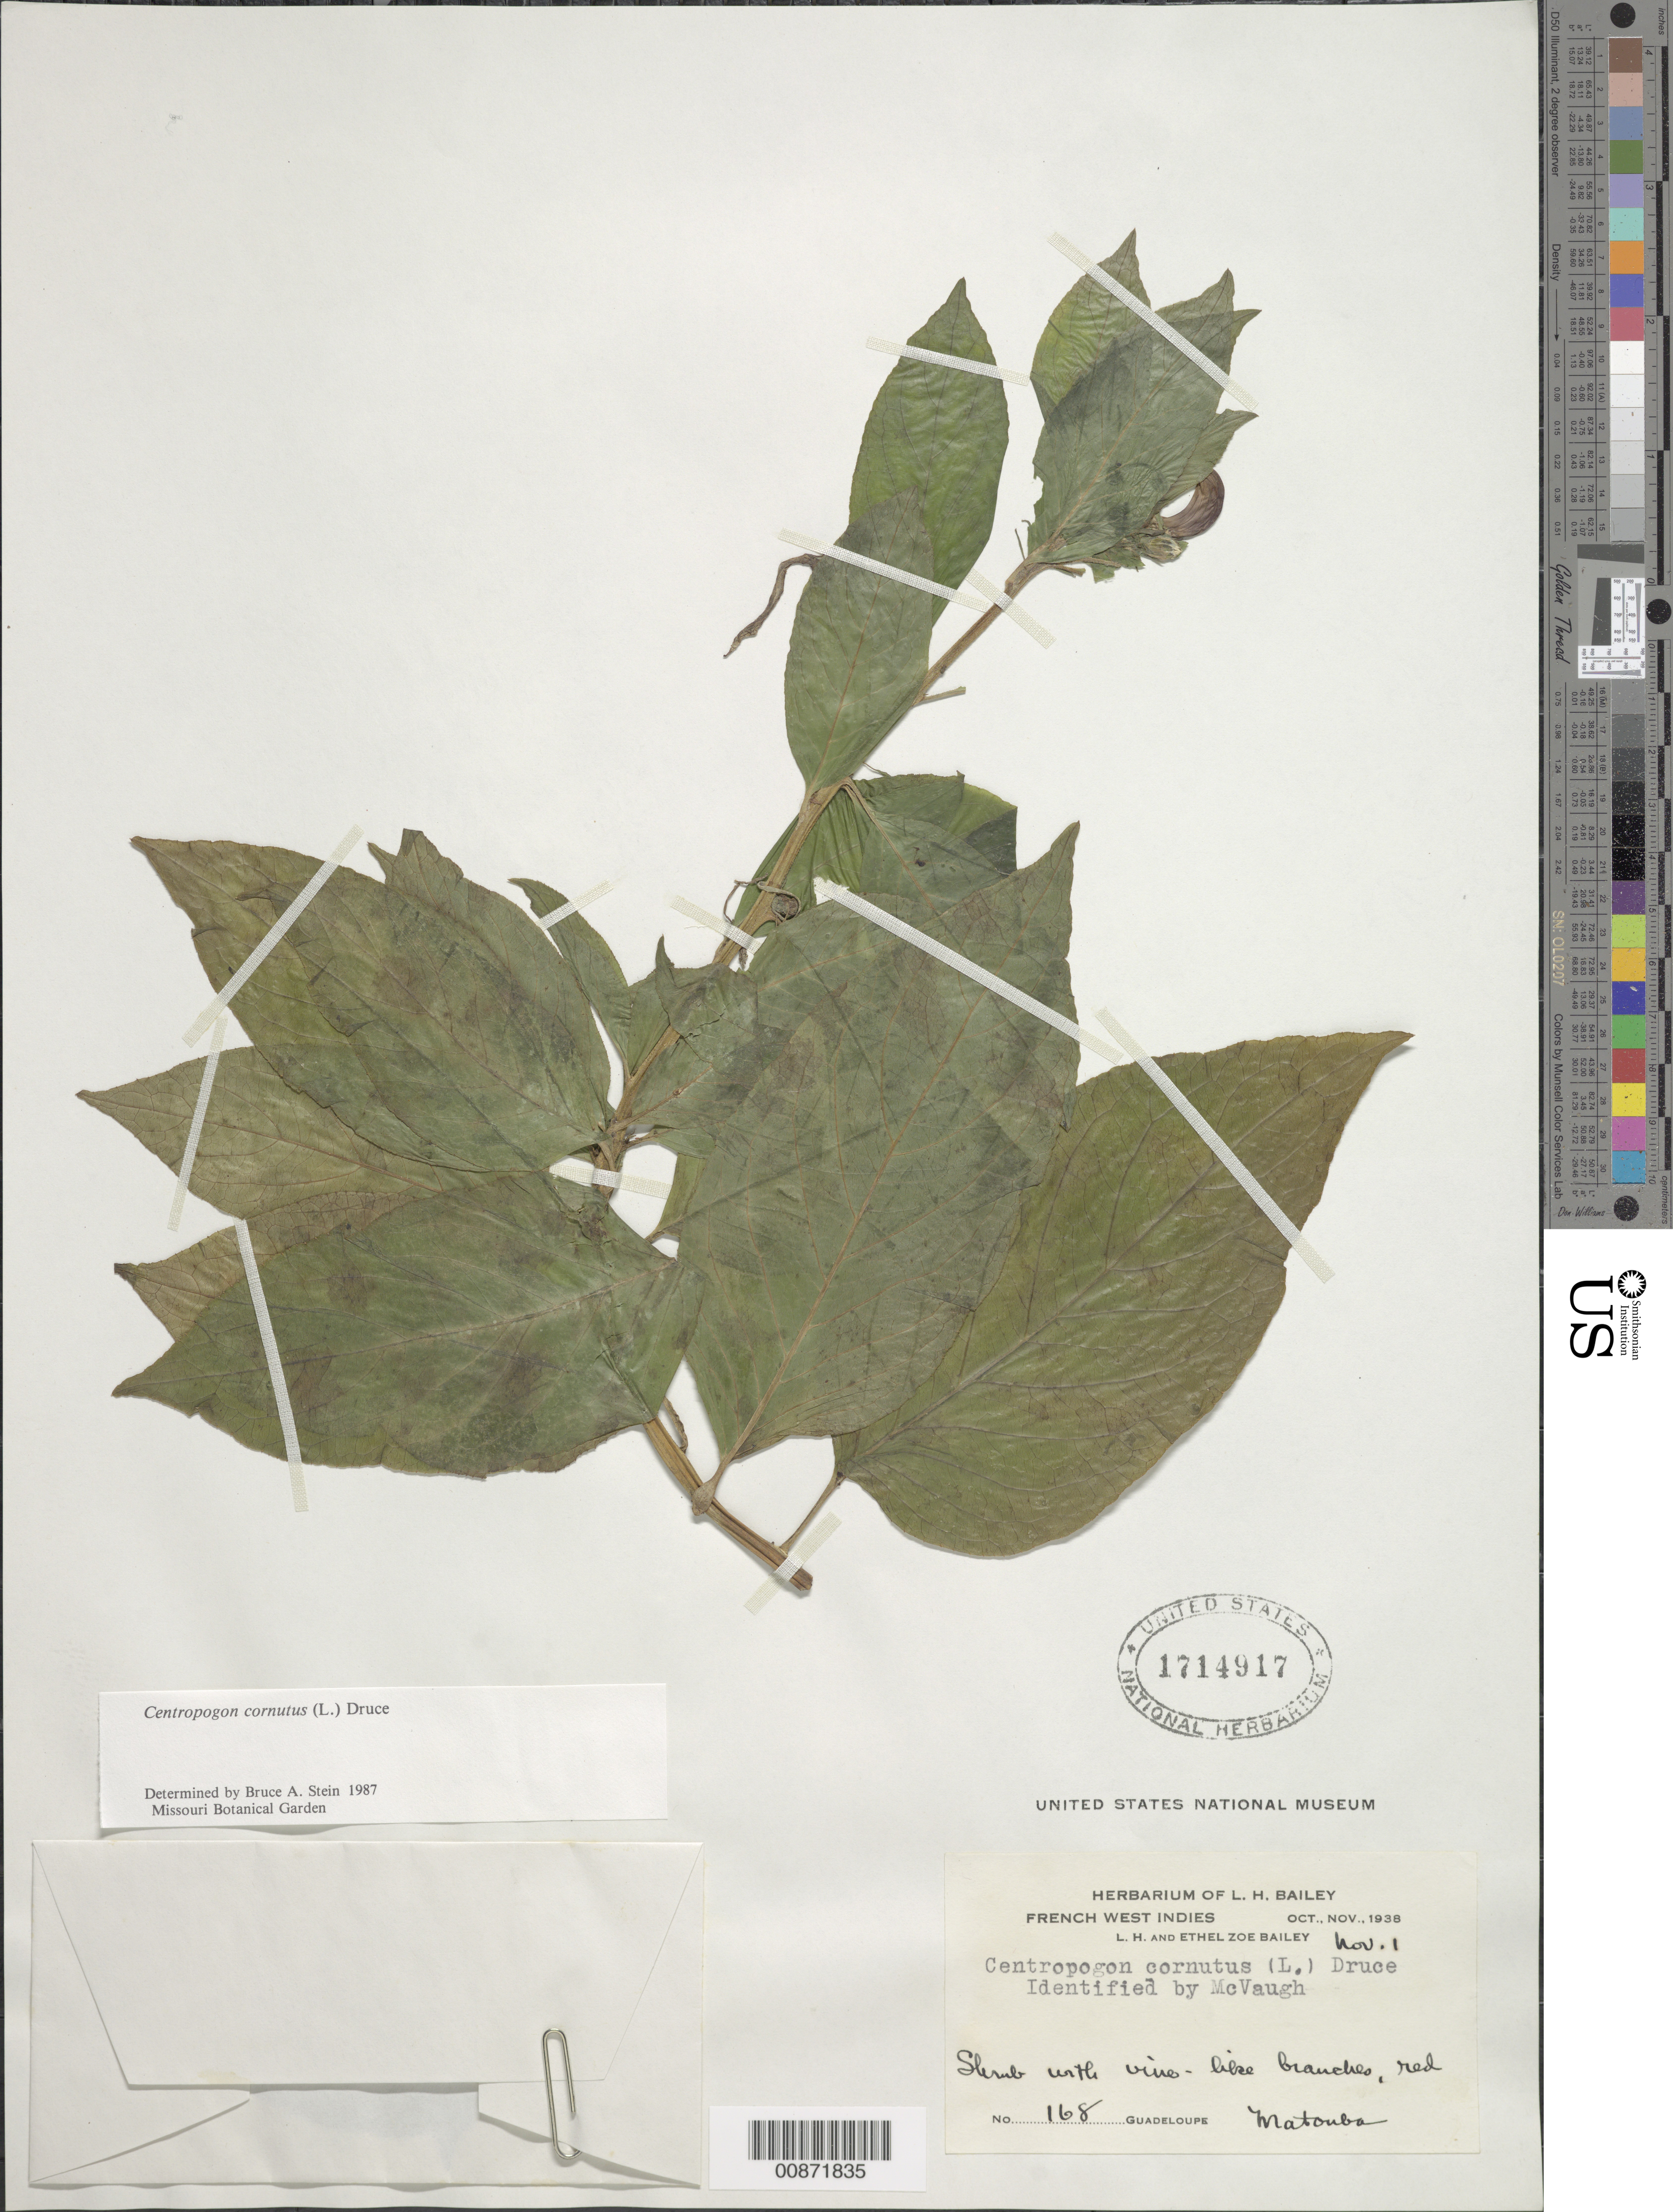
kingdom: Plantae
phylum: Tracheophyta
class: Magnoliopsida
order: Asterales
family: Campanulaceae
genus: Centropogon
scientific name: Centropogon cornutus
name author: (L.) Druce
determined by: McVaugh, R.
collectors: L. H. Bailey & E. Z. Bailey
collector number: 168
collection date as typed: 01 Nov 1938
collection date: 1938-11-01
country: Guadeloupe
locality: Matouba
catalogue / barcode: US 1714917